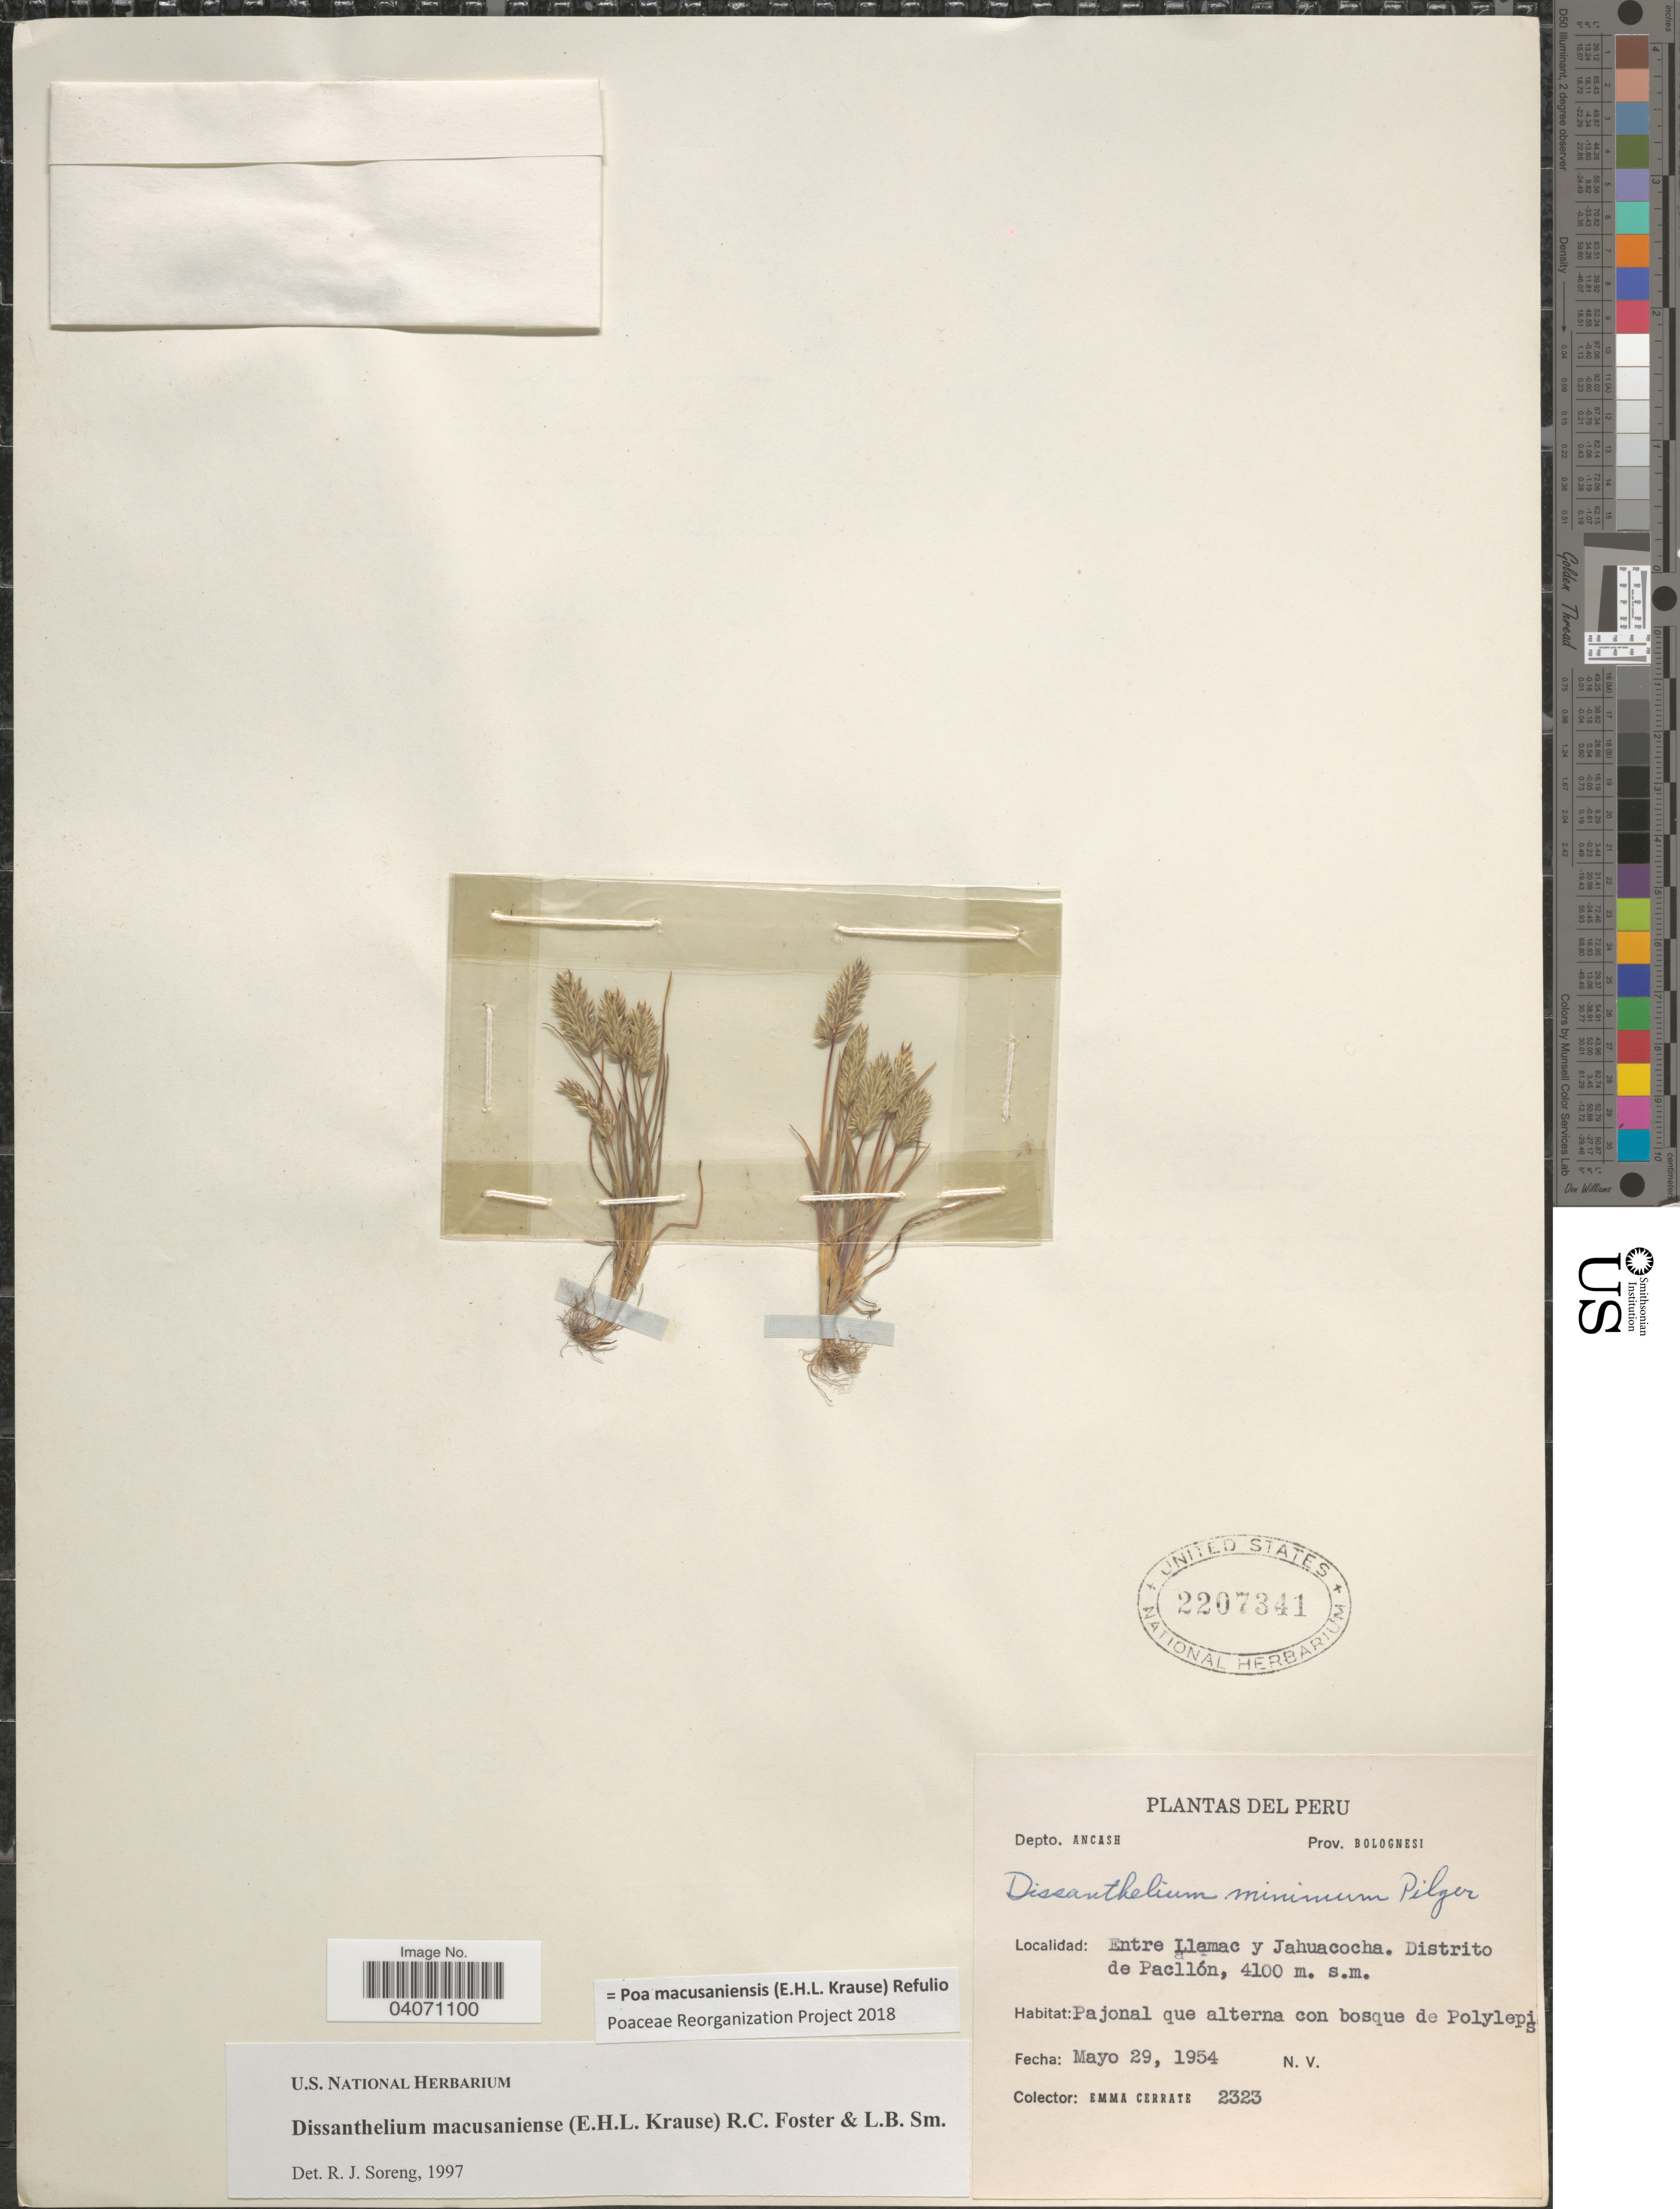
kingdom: Plantae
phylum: Tracheophyta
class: Liliopsida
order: Poales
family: Poaceae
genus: Poa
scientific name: Poa macusaniensis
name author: (E.H.L. Krause) Refulio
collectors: E. Cerrate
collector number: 2323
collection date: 1954-05-29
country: Peru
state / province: Ancash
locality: Depto. Ancash. Prov. Bolognesi. Entre Llamac y Jahuacocha. Distrito de Pacllón.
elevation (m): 4100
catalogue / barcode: US 2207341